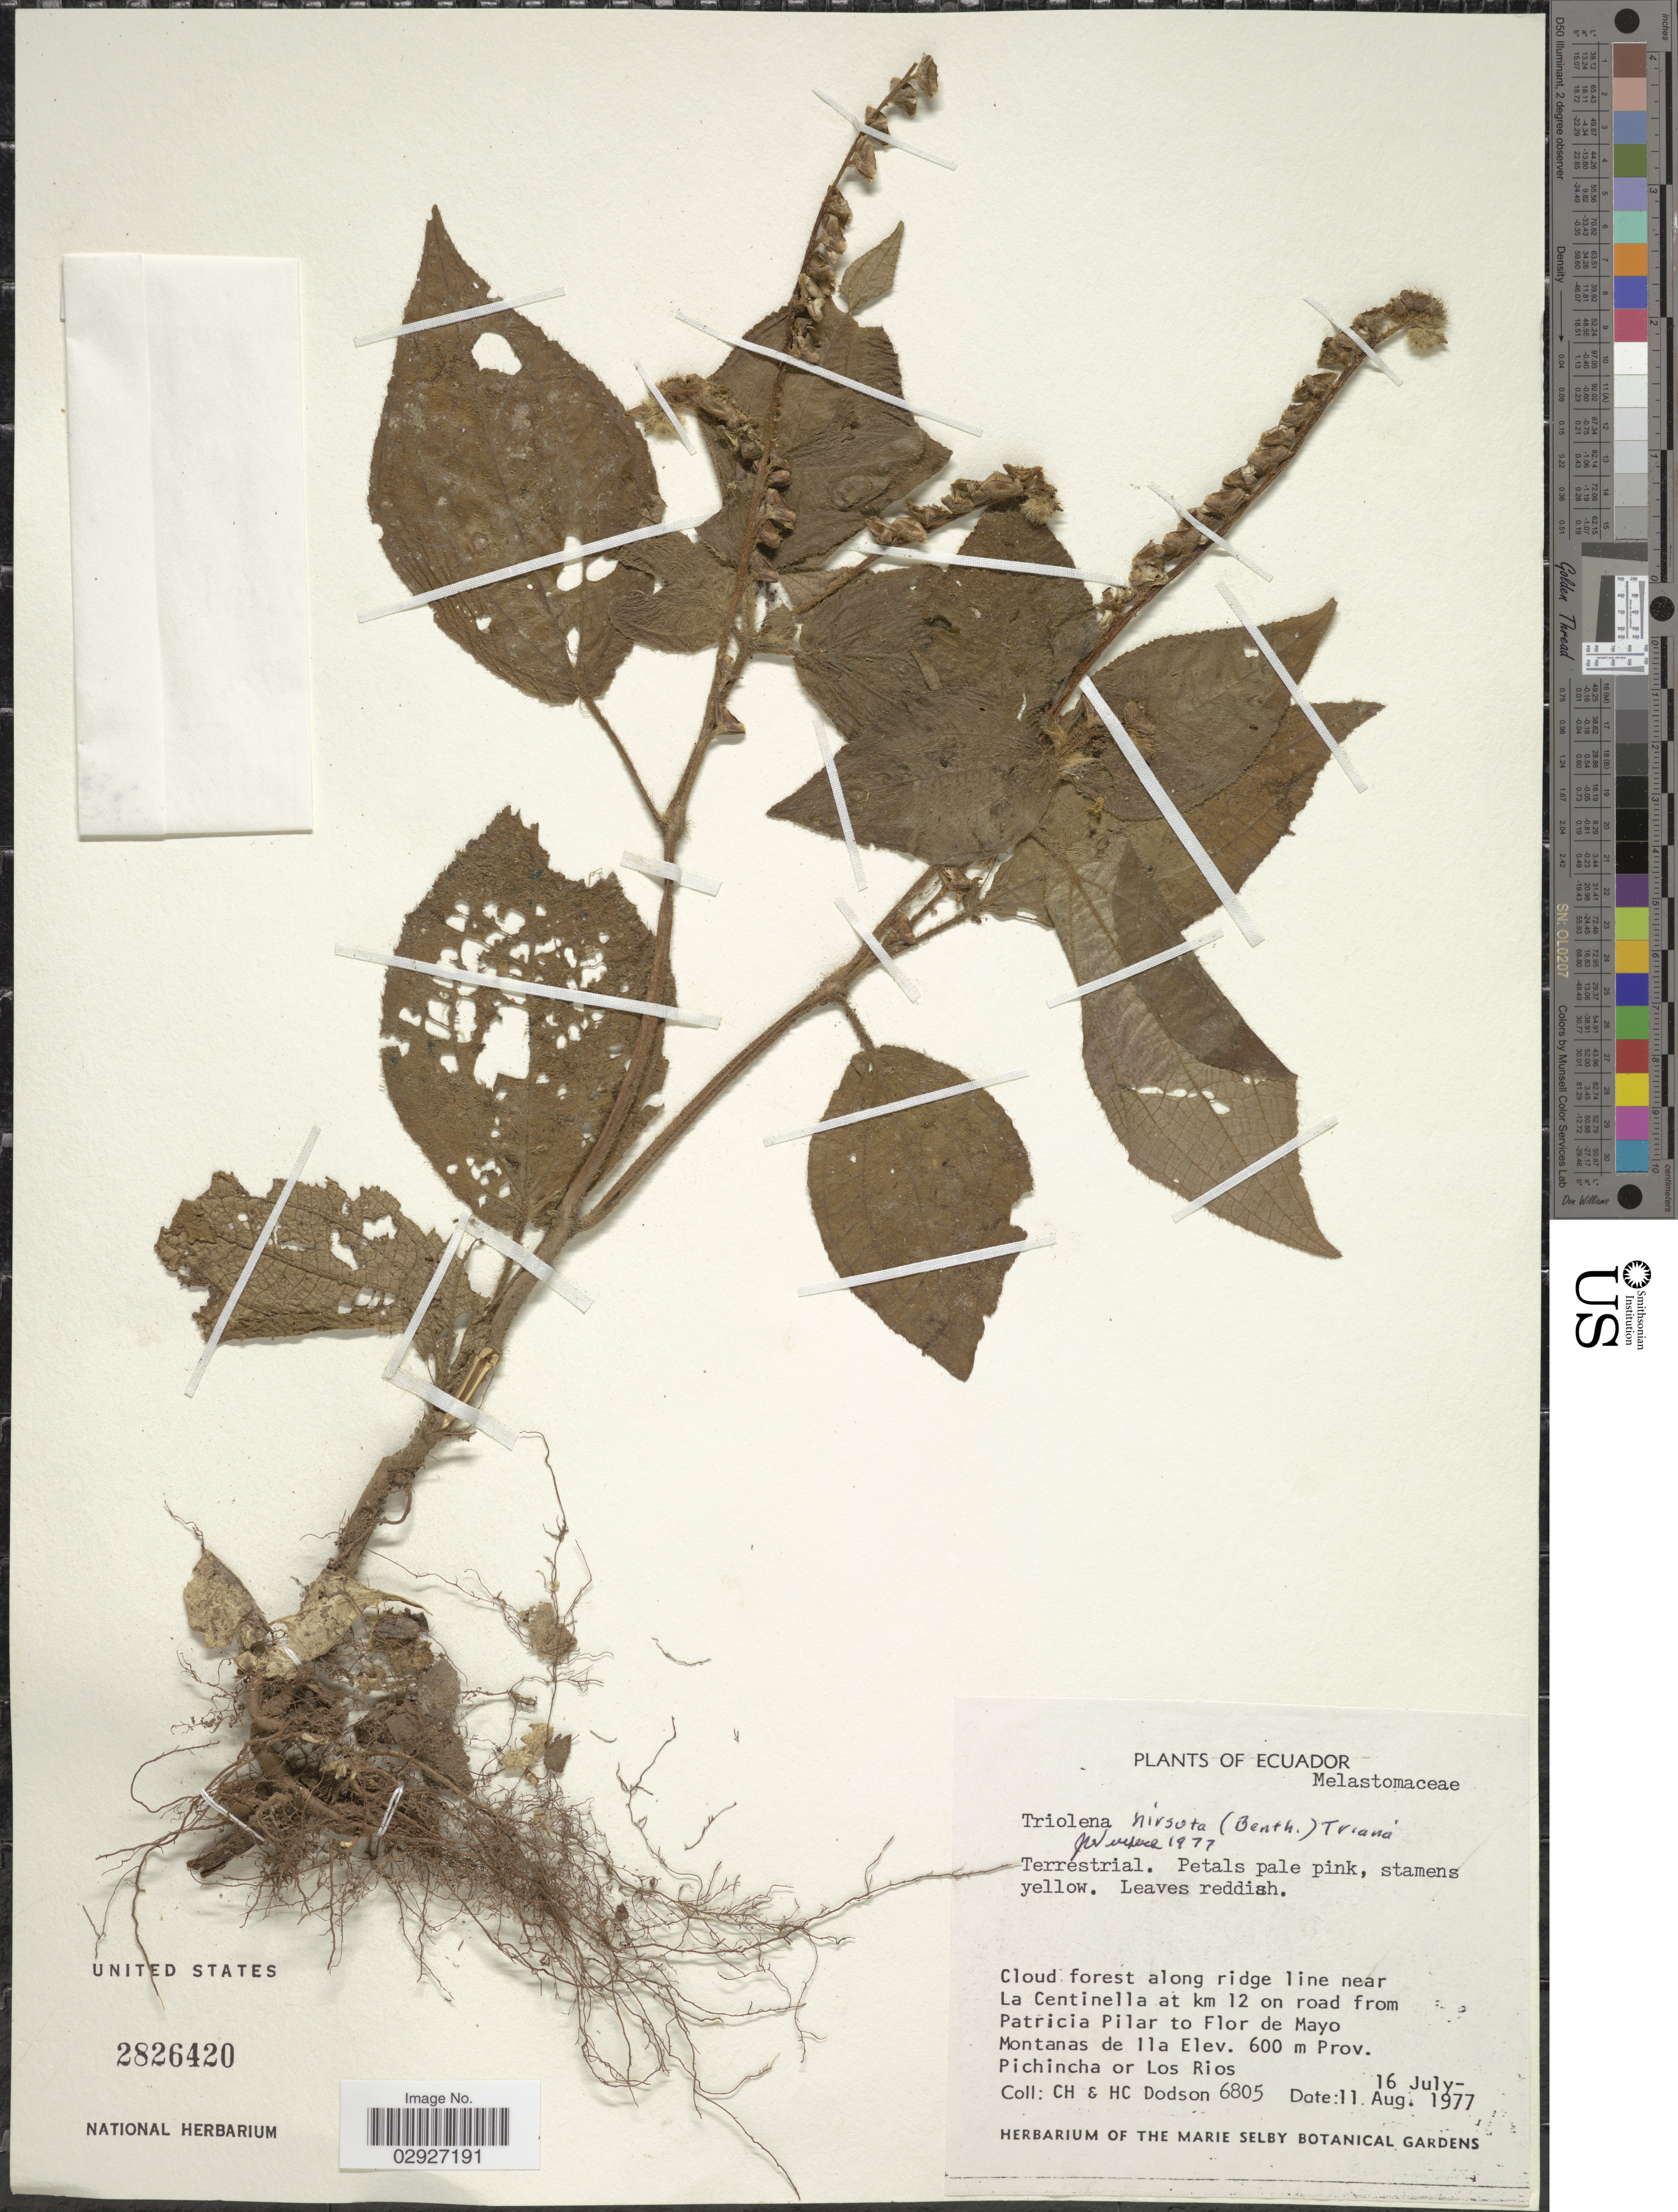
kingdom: Plantae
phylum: Tracheophyta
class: Magnoliopsida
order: Myrtales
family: Melastomataceae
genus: Triolena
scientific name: Triolena hirsuta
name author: (Benth.) Triana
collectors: C. H. Dodson & H. C. Dodson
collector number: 6805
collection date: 1977-07-16/1977-08-11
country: Ecuador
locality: Cloud forest along ridge line near La Centinella at km 12 on road from Patricia Pilar to Flor de Mayo Montanas de Ila, Prov. Pichincha or Los Rios.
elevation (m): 600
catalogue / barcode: US 2826420